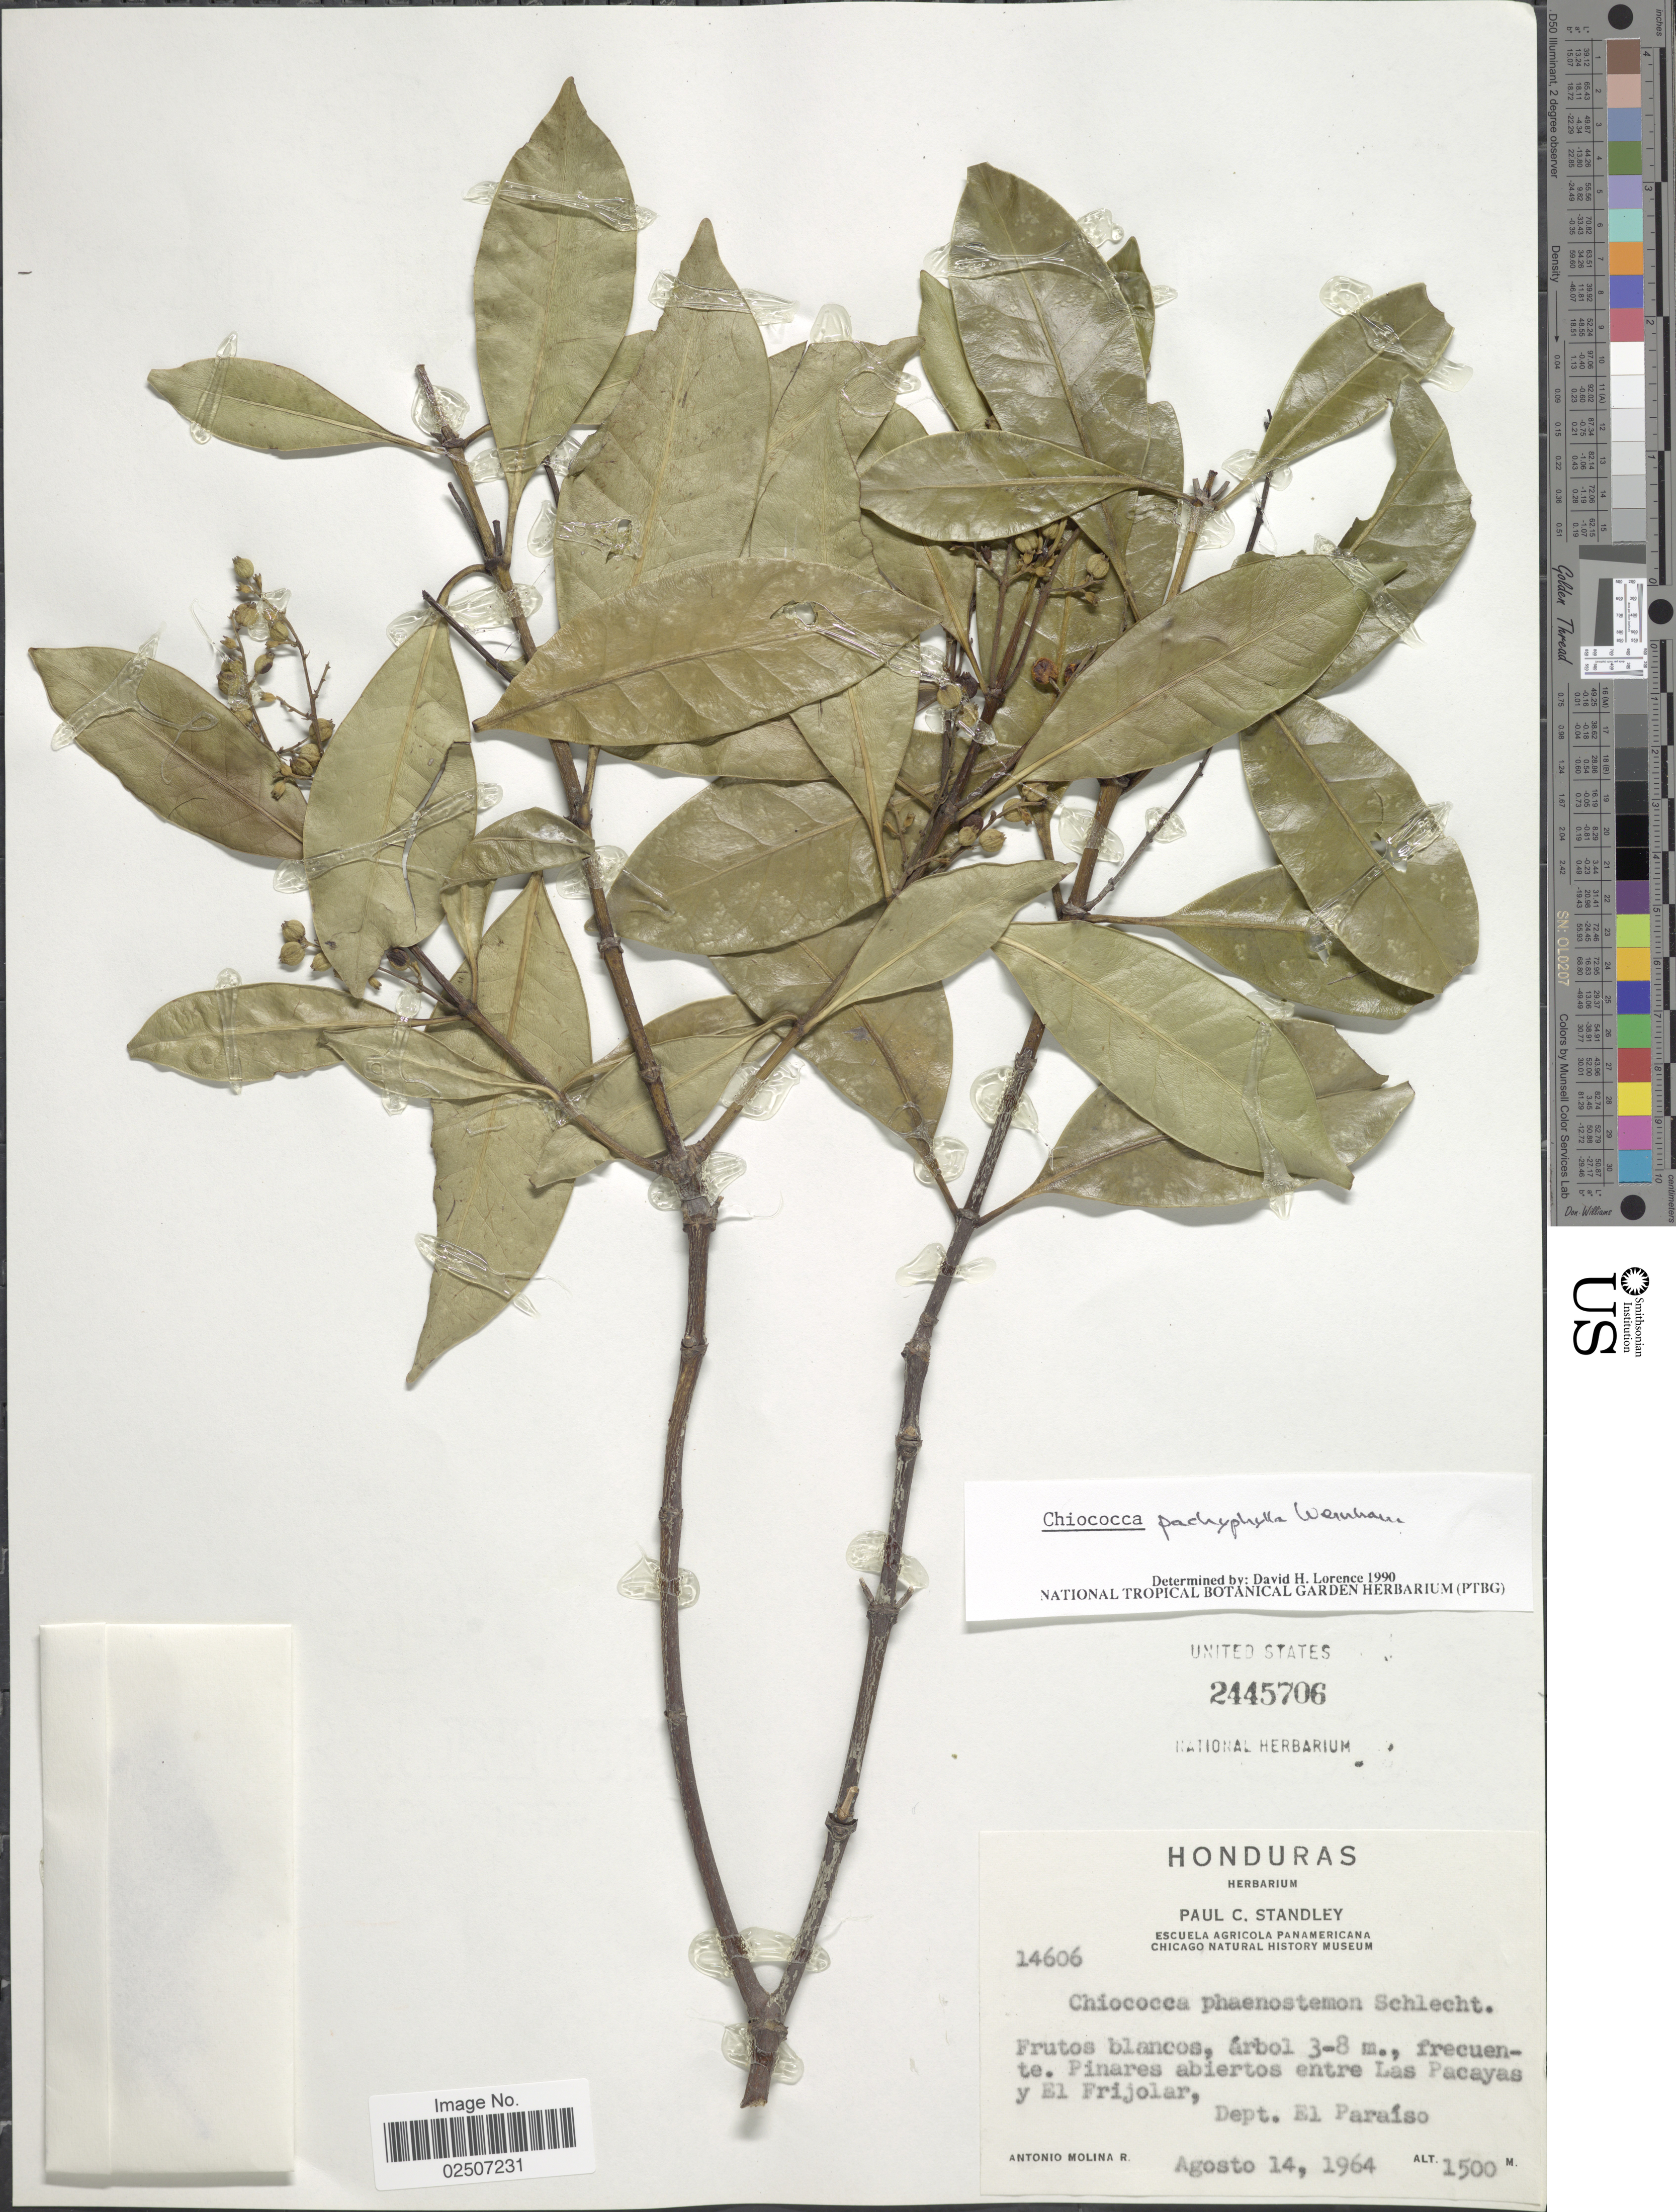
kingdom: Plantae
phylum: Tracheophyta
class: Magnoliopsida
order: Gentianales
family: Rubiaceae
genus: Chiococca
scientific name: Chiococca pachyphylla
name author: Wernham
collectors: A. Molina R.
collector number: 14606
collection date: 1964-08-14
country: Honduras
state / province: El Paraíso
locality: Pinares abiertos entre Las Pacayas y El Frijolar, Dept. El Paraiso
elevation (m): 1500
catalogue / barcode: US 2445706